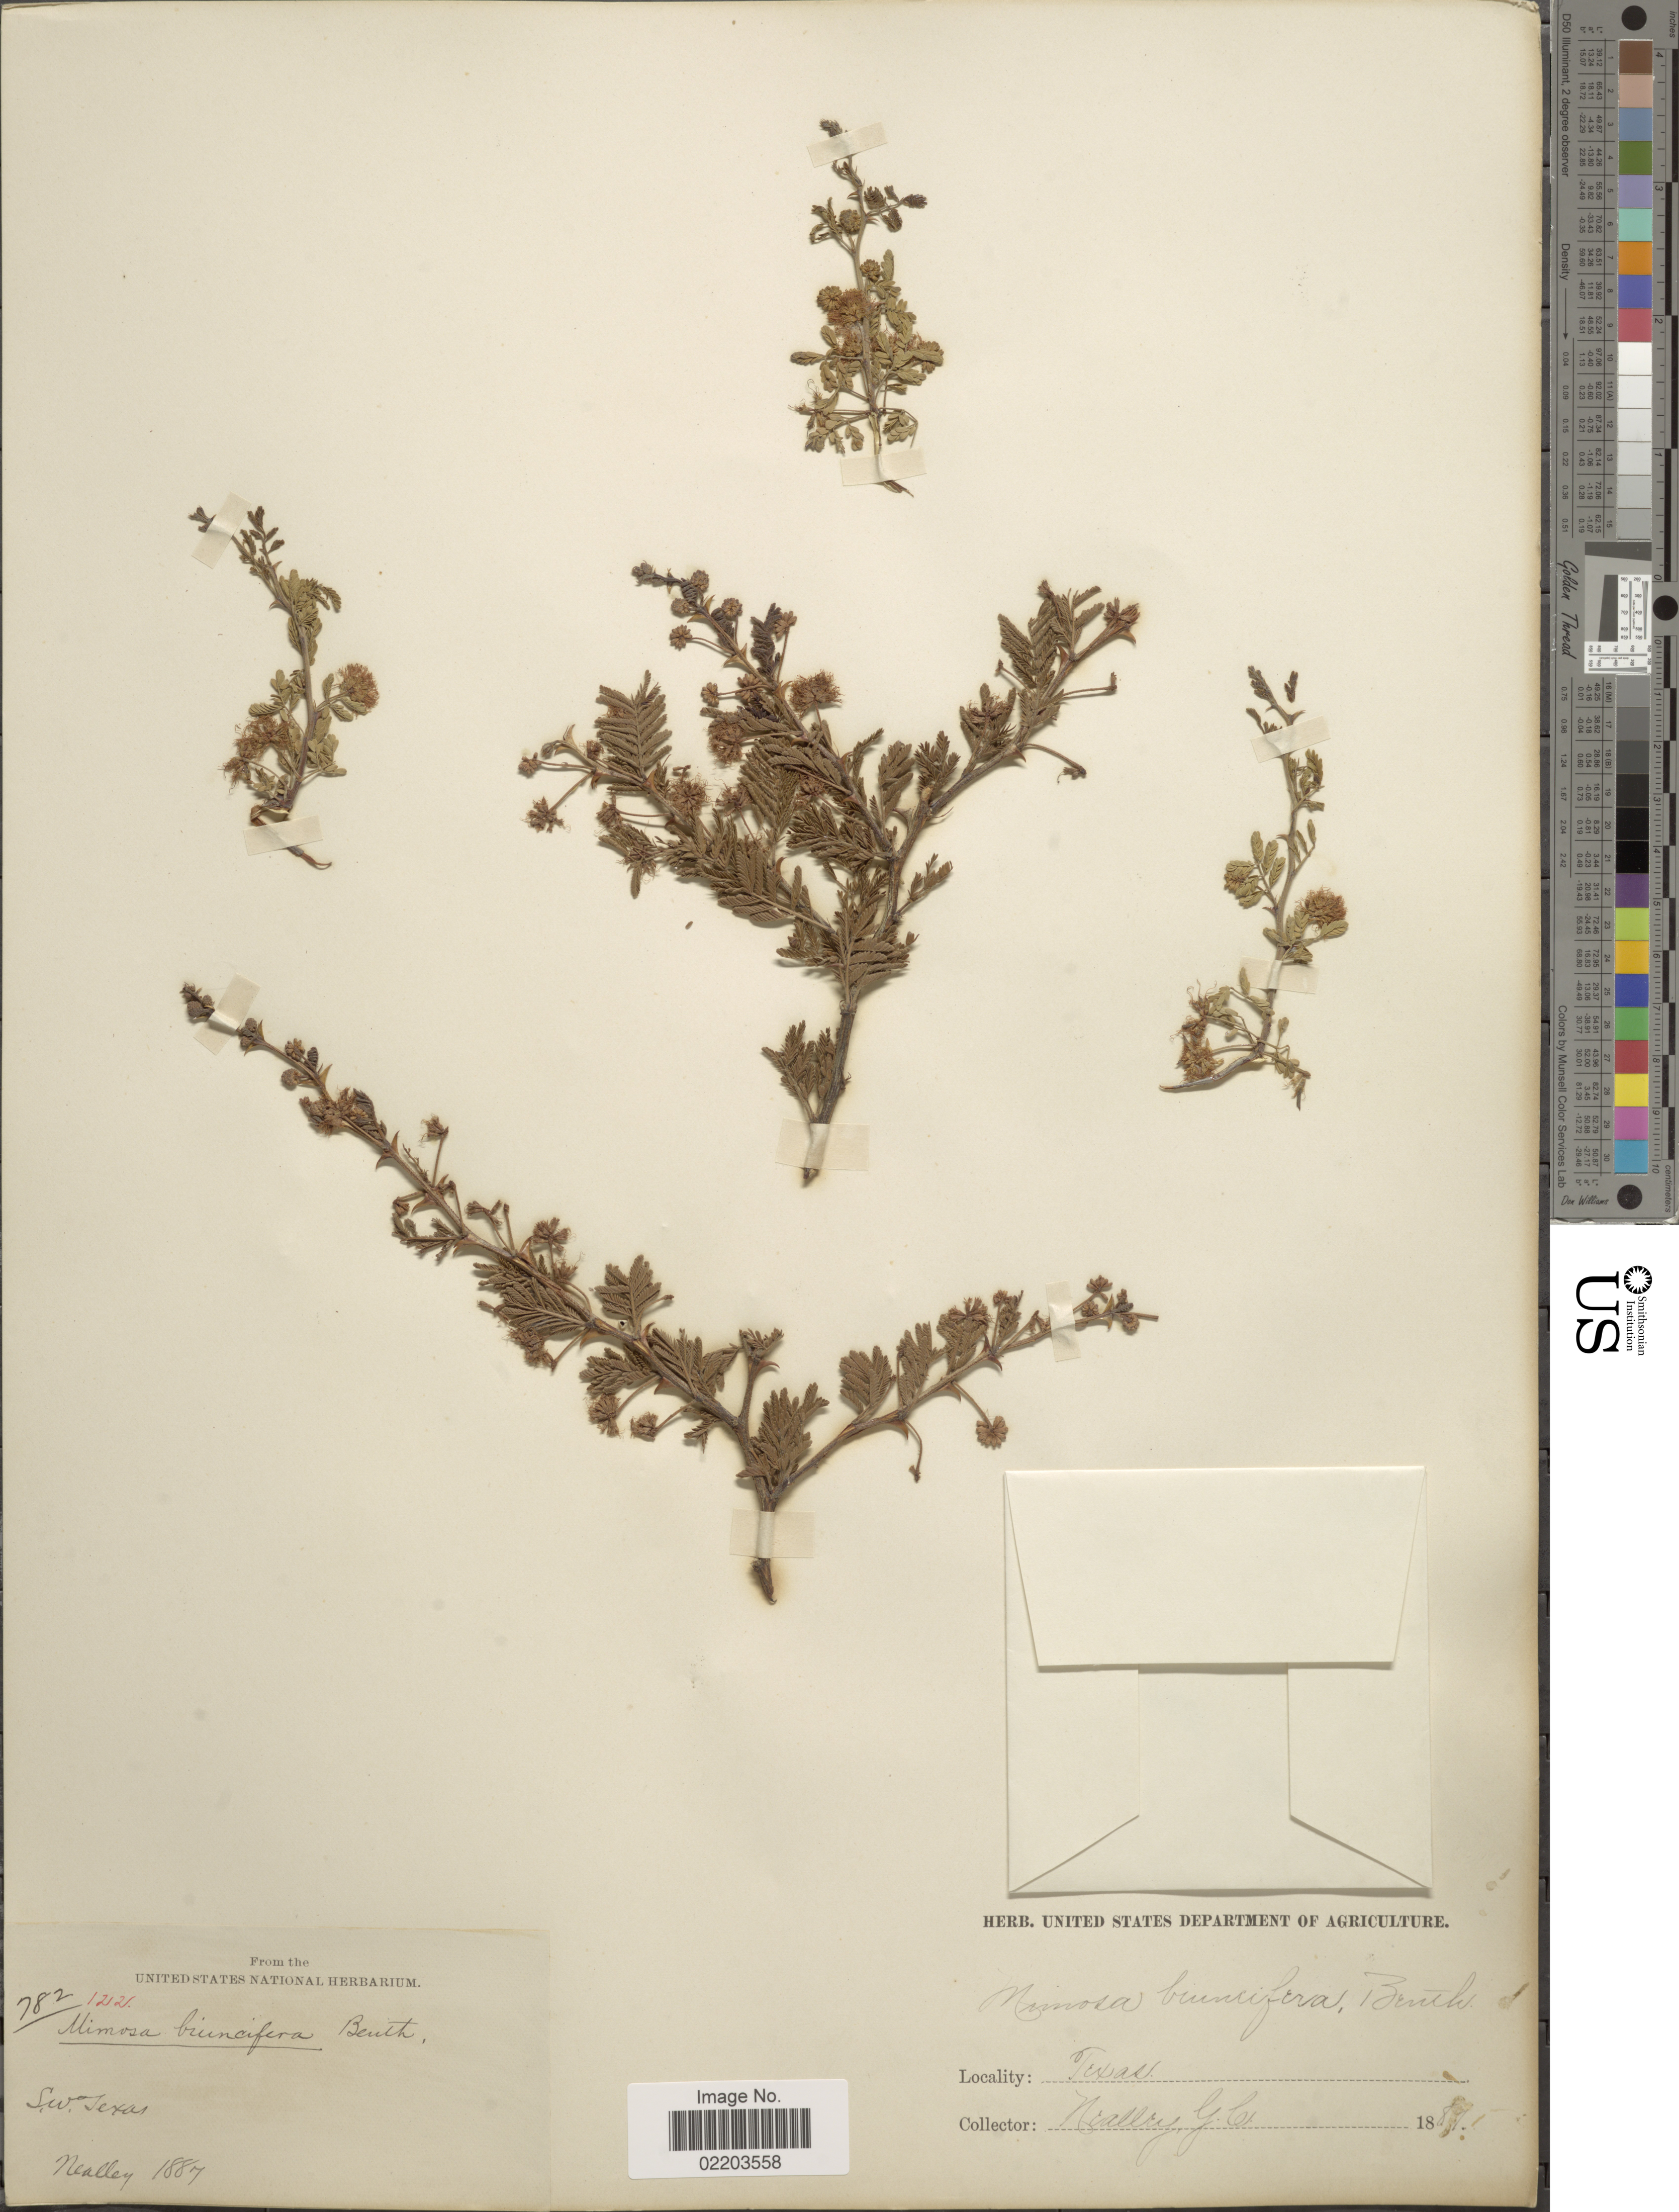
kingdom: Plantae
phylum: Tracheophyta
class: Magnoliopsida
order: Fabales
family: Fabaceae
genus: Mimosa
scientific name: Mimosa biuncifera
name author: Benth.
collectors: G. C. Nealley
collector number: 782/1212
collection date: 1887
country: United States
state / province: Texas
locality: S.W. Texas